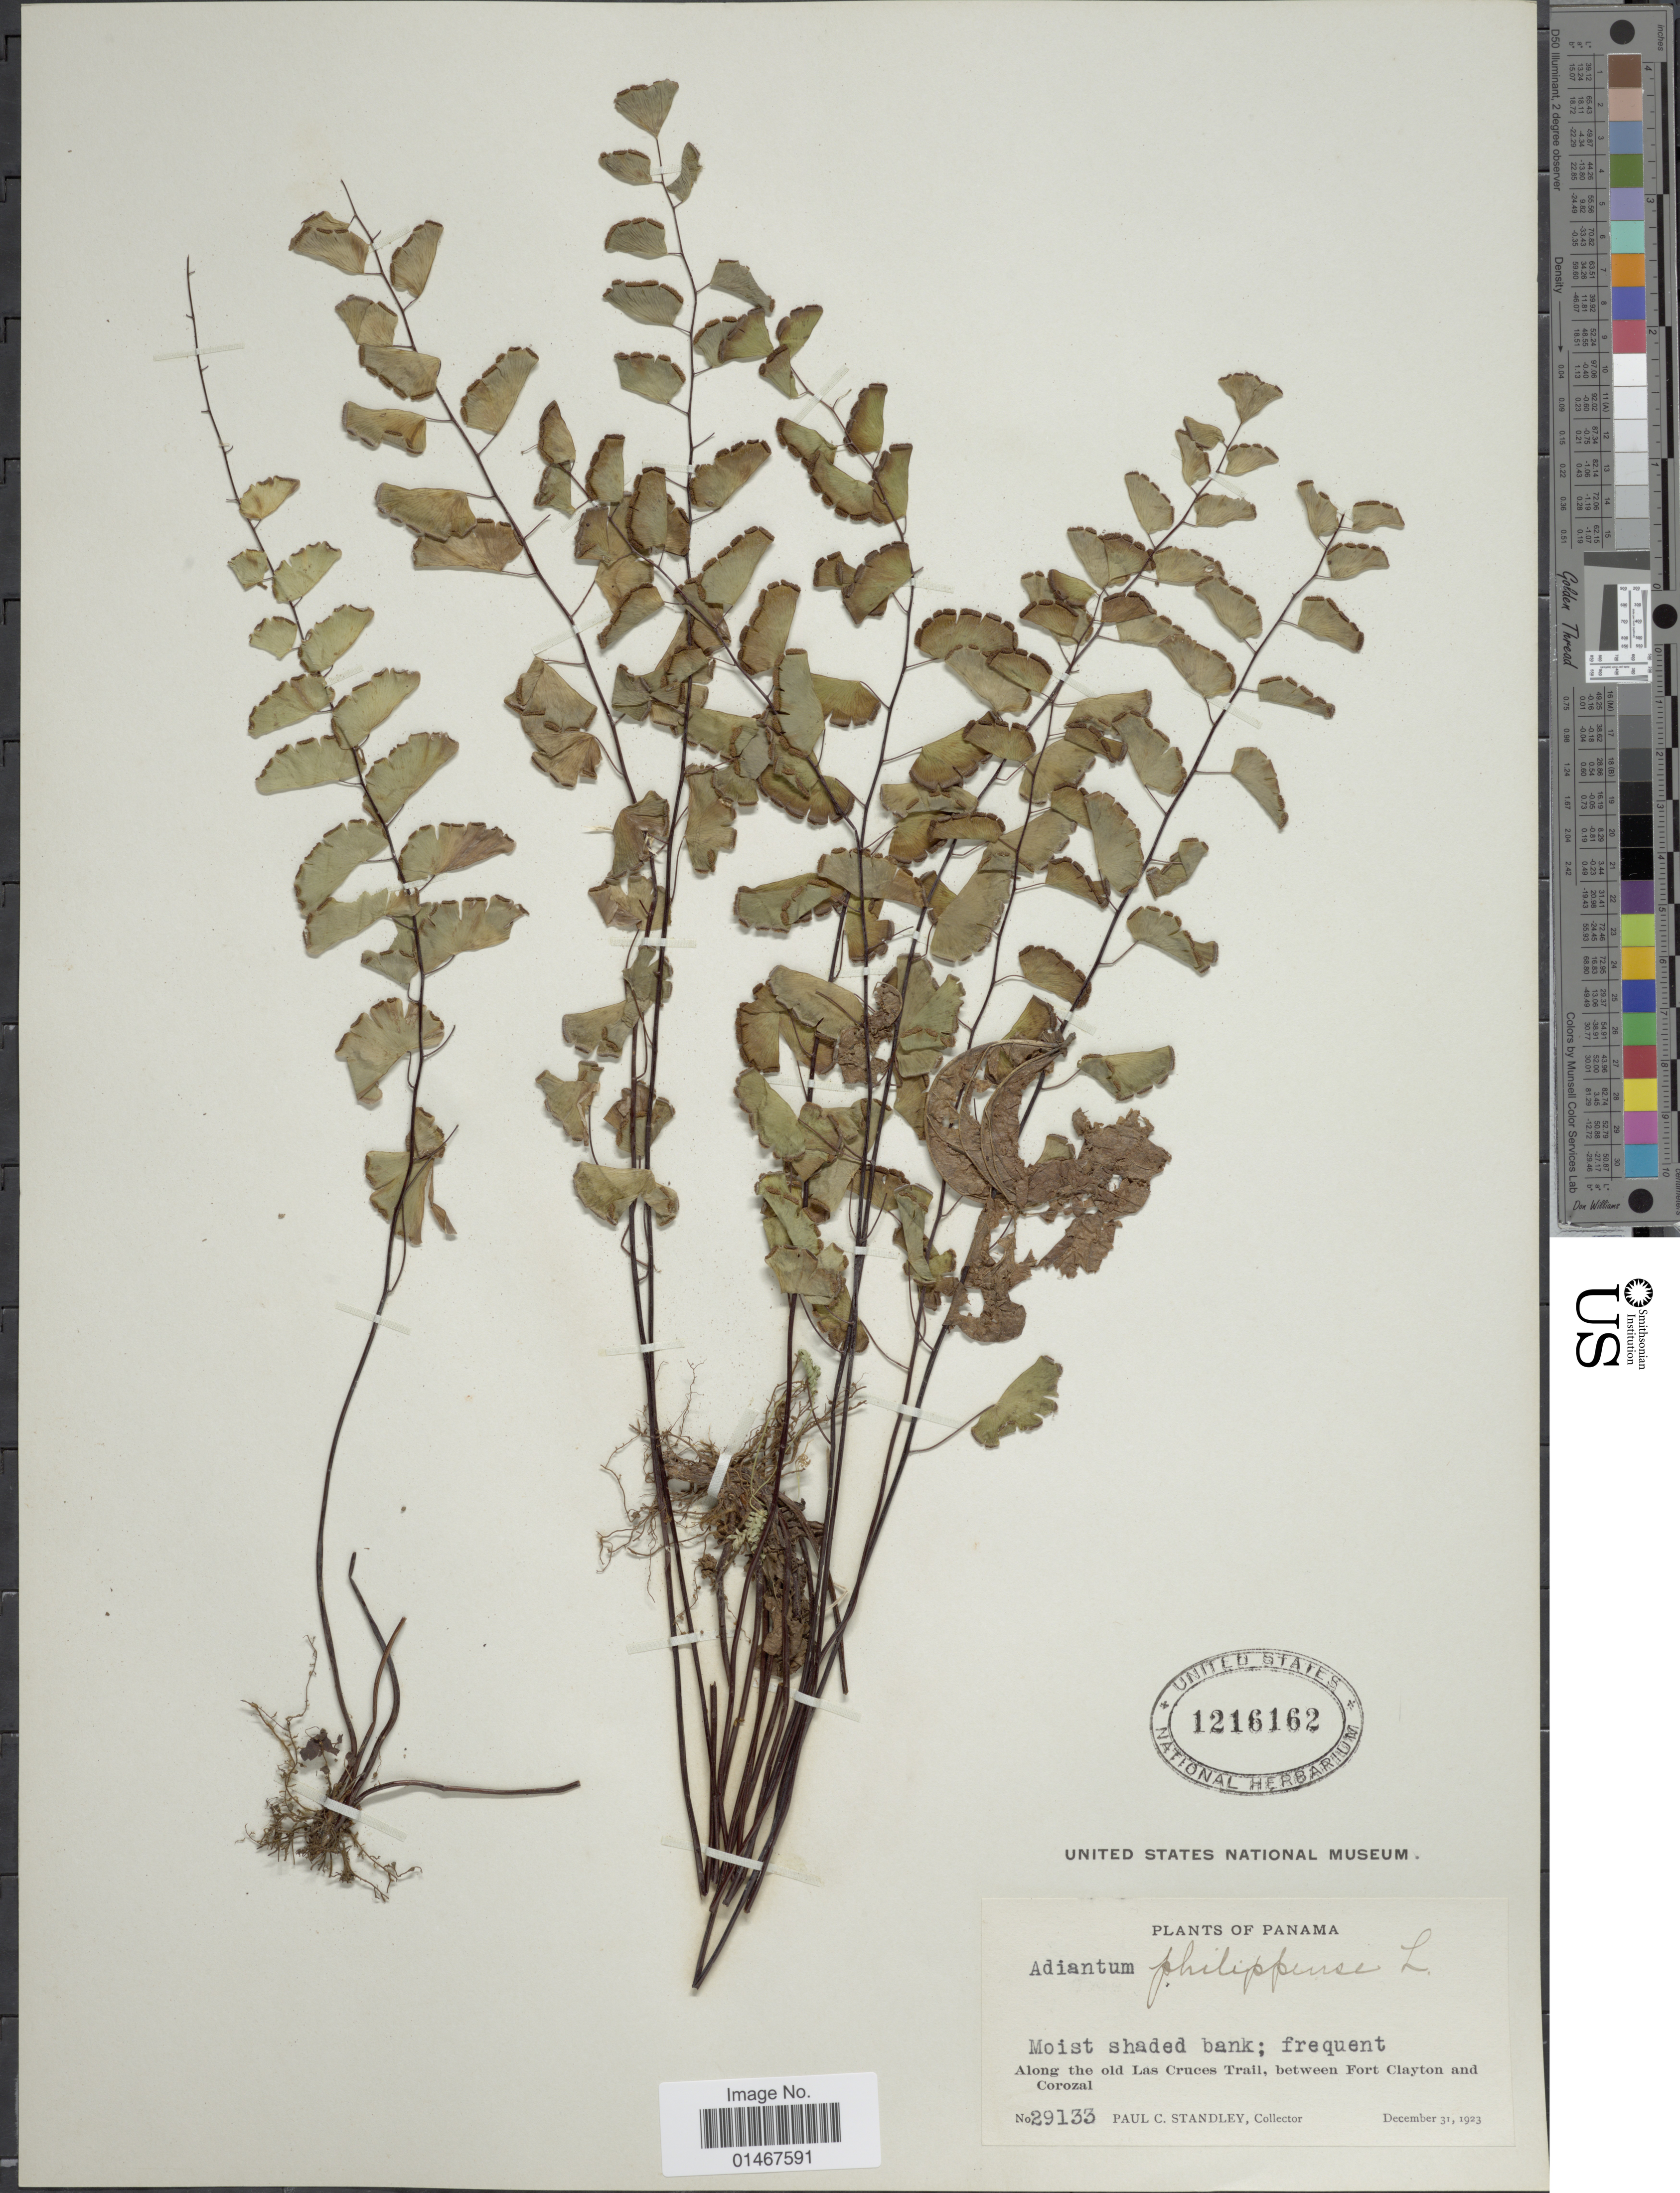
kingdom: Plantae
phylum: Tracheophyta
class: Polypodiopsida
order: Polypodiales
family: Pteridaceae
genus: Adiantum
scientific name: Adiantum philippense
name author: L.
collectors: P. C. Standley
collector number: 29133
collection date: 1923-12-31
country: Panama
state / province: Panamá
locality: Along the old Las Cruces Trail, between Fort Clayton and Corozal.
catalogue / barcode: US 1216162